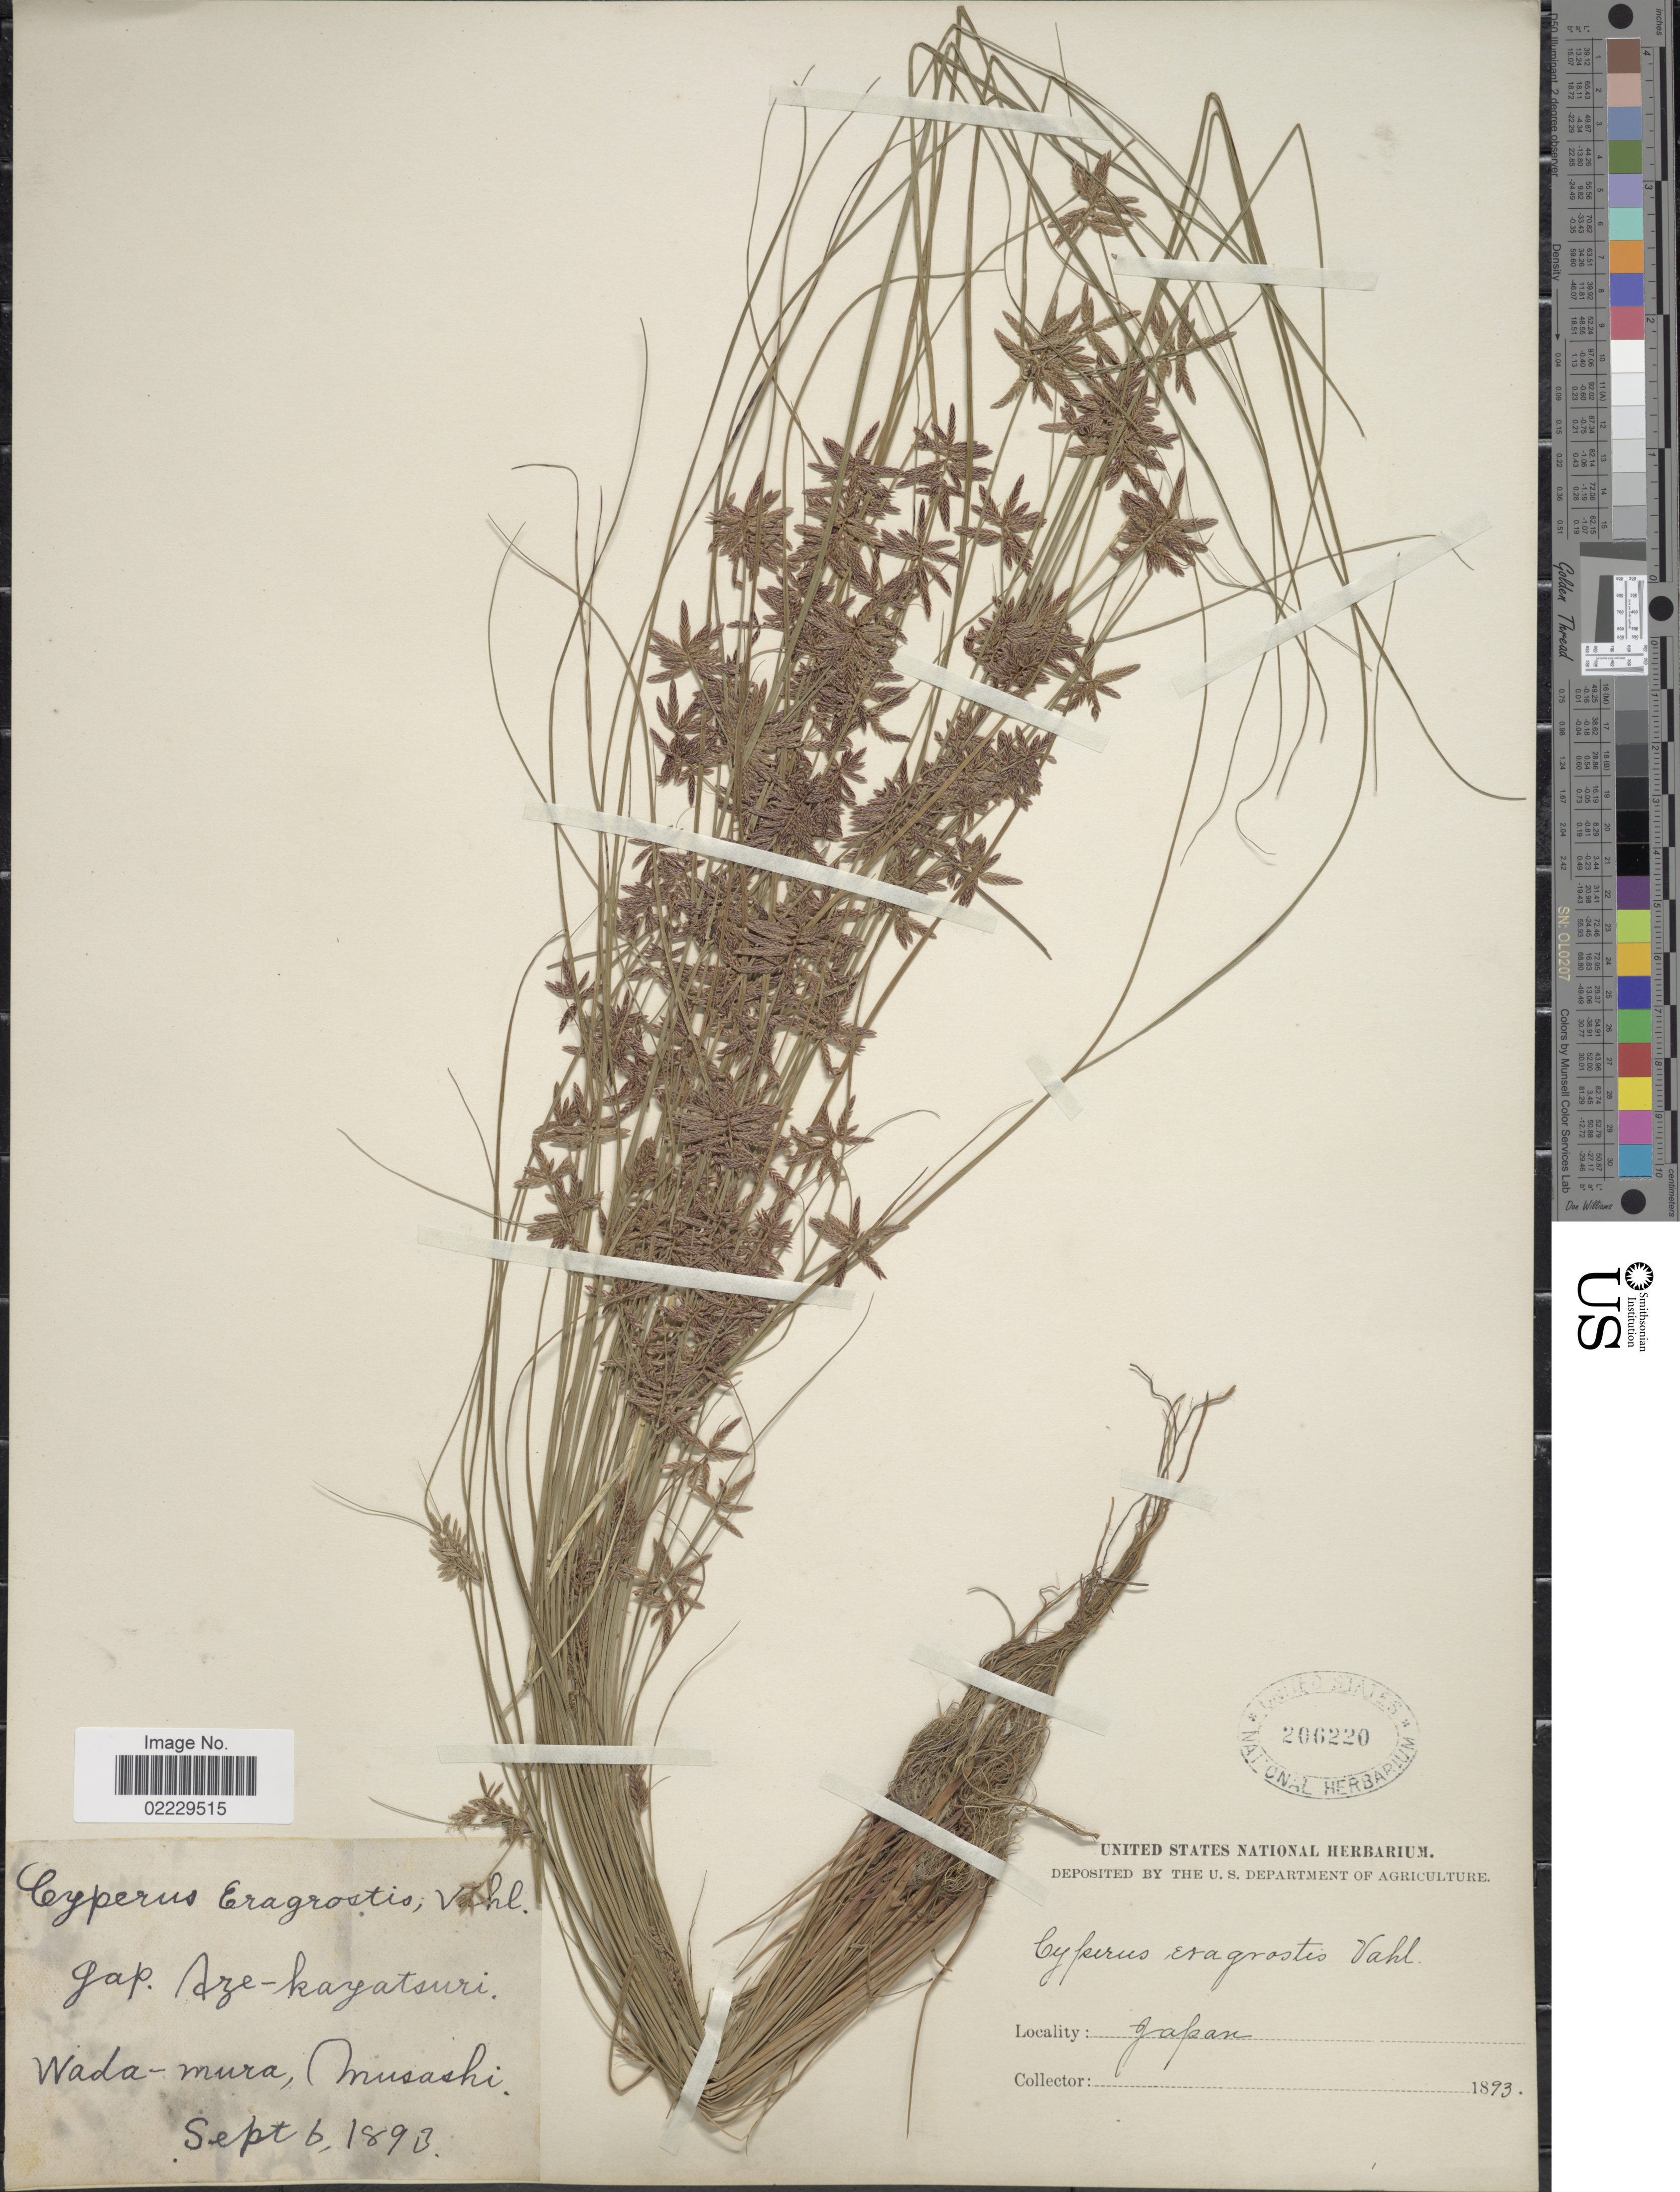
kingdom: Plantae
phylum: Tracheophyta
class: Liliopsida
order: Poales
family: Cyperaceae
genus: Cyperus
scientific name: Cyperus flavidus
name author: Retz.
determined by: Strong, Mark T., (BOT), Smithsonian Institution - National Museum of Natural History (UNITED STATES)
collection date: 1893-09-06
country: Japan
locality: Wada-mura, Musashi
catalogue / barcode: US 206220